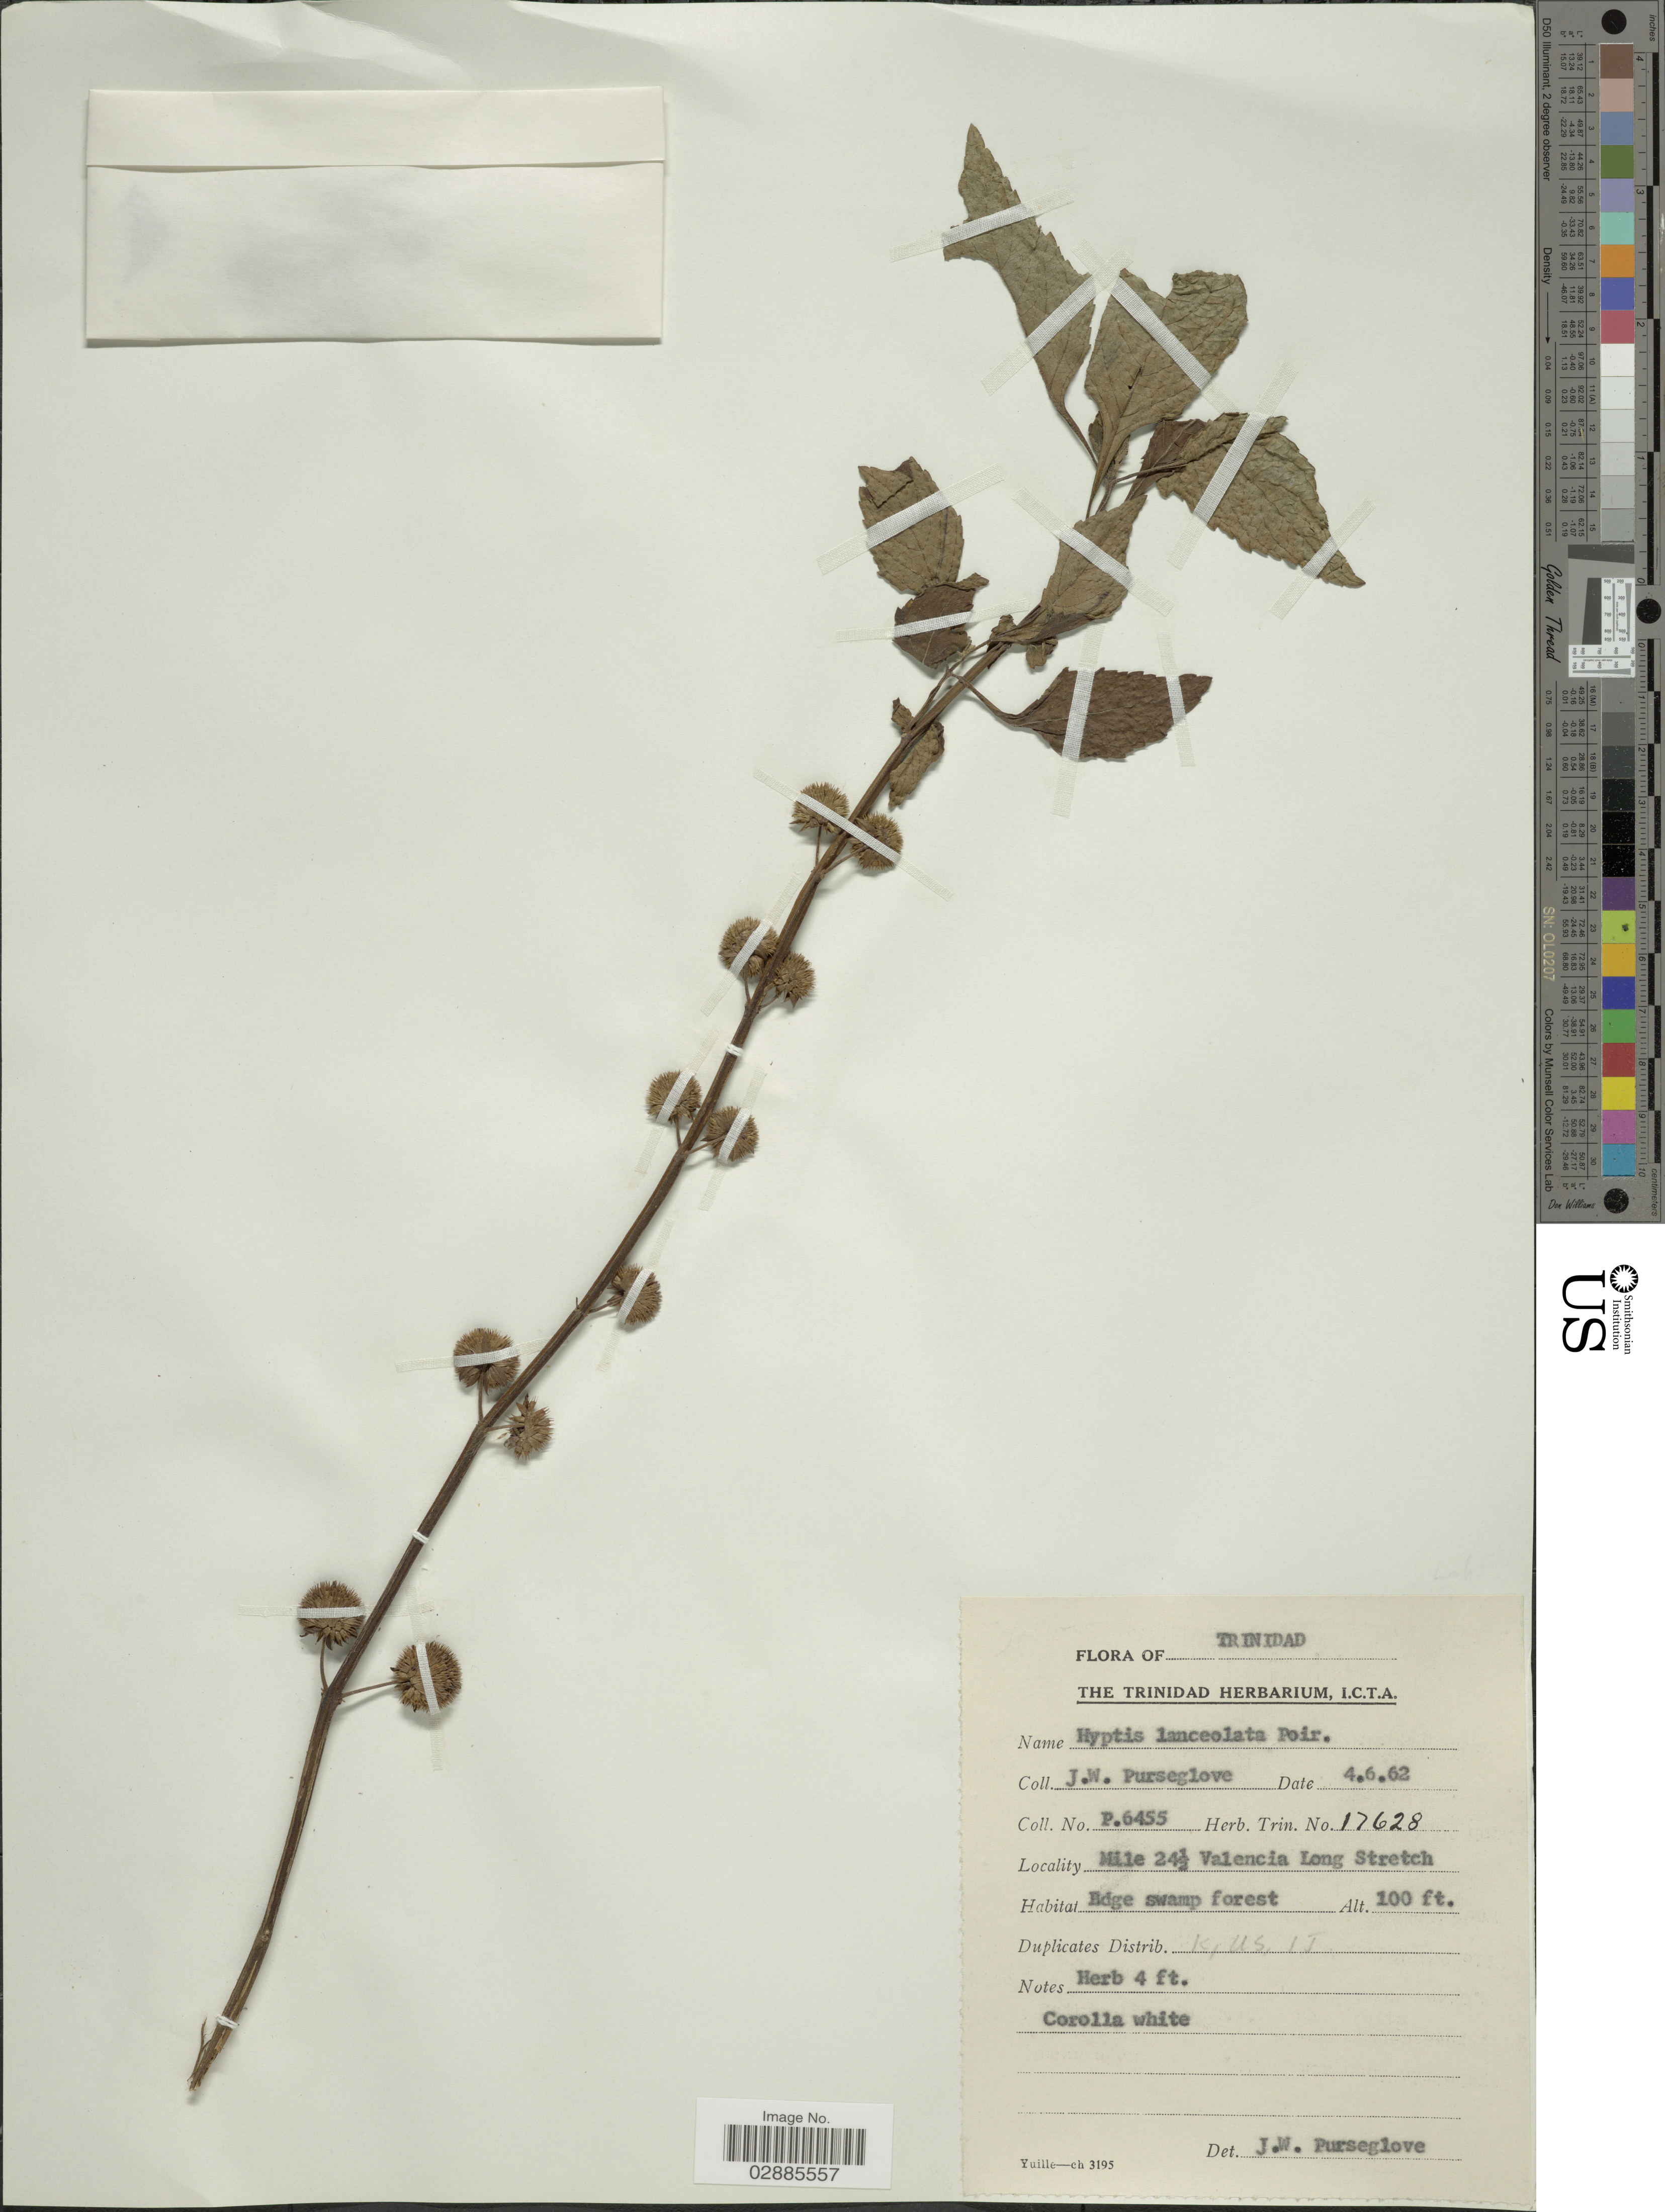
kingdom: Plantae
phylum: Tracheophyta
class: Magnoliopsida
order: Lamiales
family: Lamiaceae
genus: Hyptis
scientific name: Hyptis lanceolata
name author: Poir.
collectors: J. Purseglove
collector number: P6455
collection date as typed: Transcribed d/m/y: 4/6/62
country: Trinidad and Tobago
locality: Trinidad. Mile 24½ Valencia Long Stretch.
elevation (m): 30